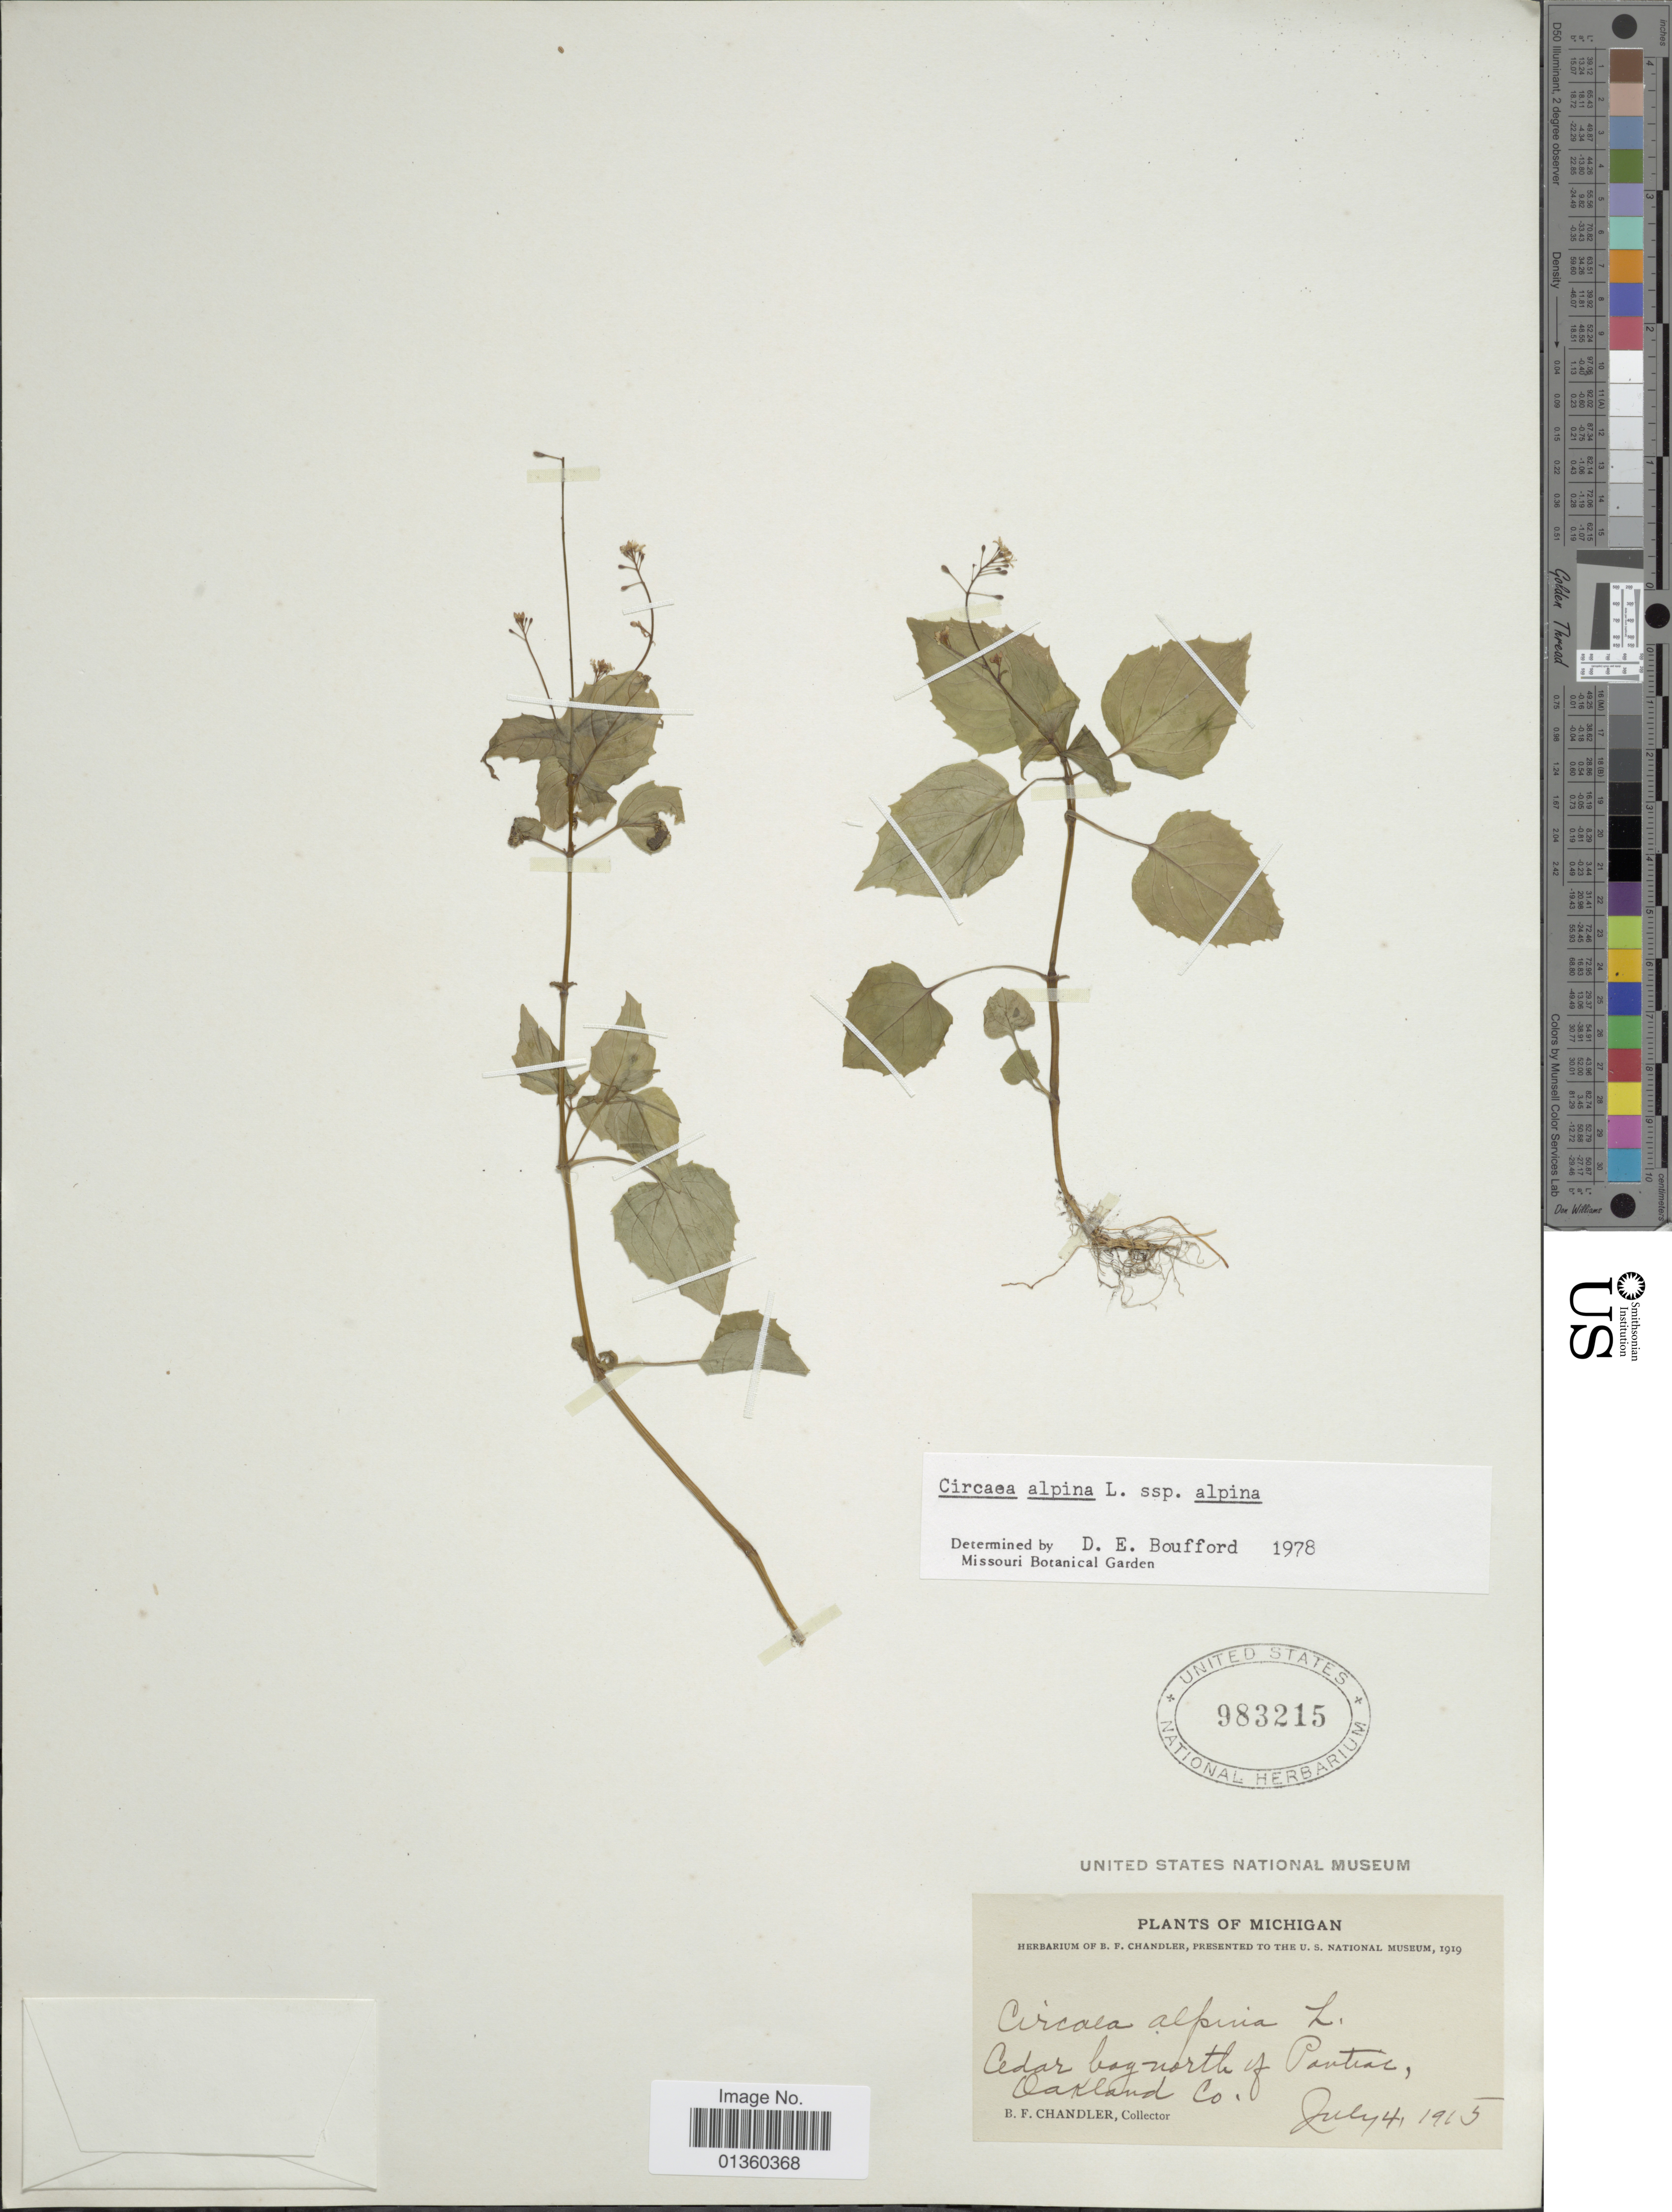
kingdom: Plantae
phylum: Tracheophyta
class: Magnoliopsida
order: Myrtales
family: Onagraceae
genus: Circaea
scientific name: Circaea alpina subsp. alpina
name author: L.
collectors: B. F. Chandler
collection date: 1915-07-04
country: United States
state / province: Michigan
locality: Cedar bog north of Pontiac, Oakland Co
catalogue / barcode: US 983215